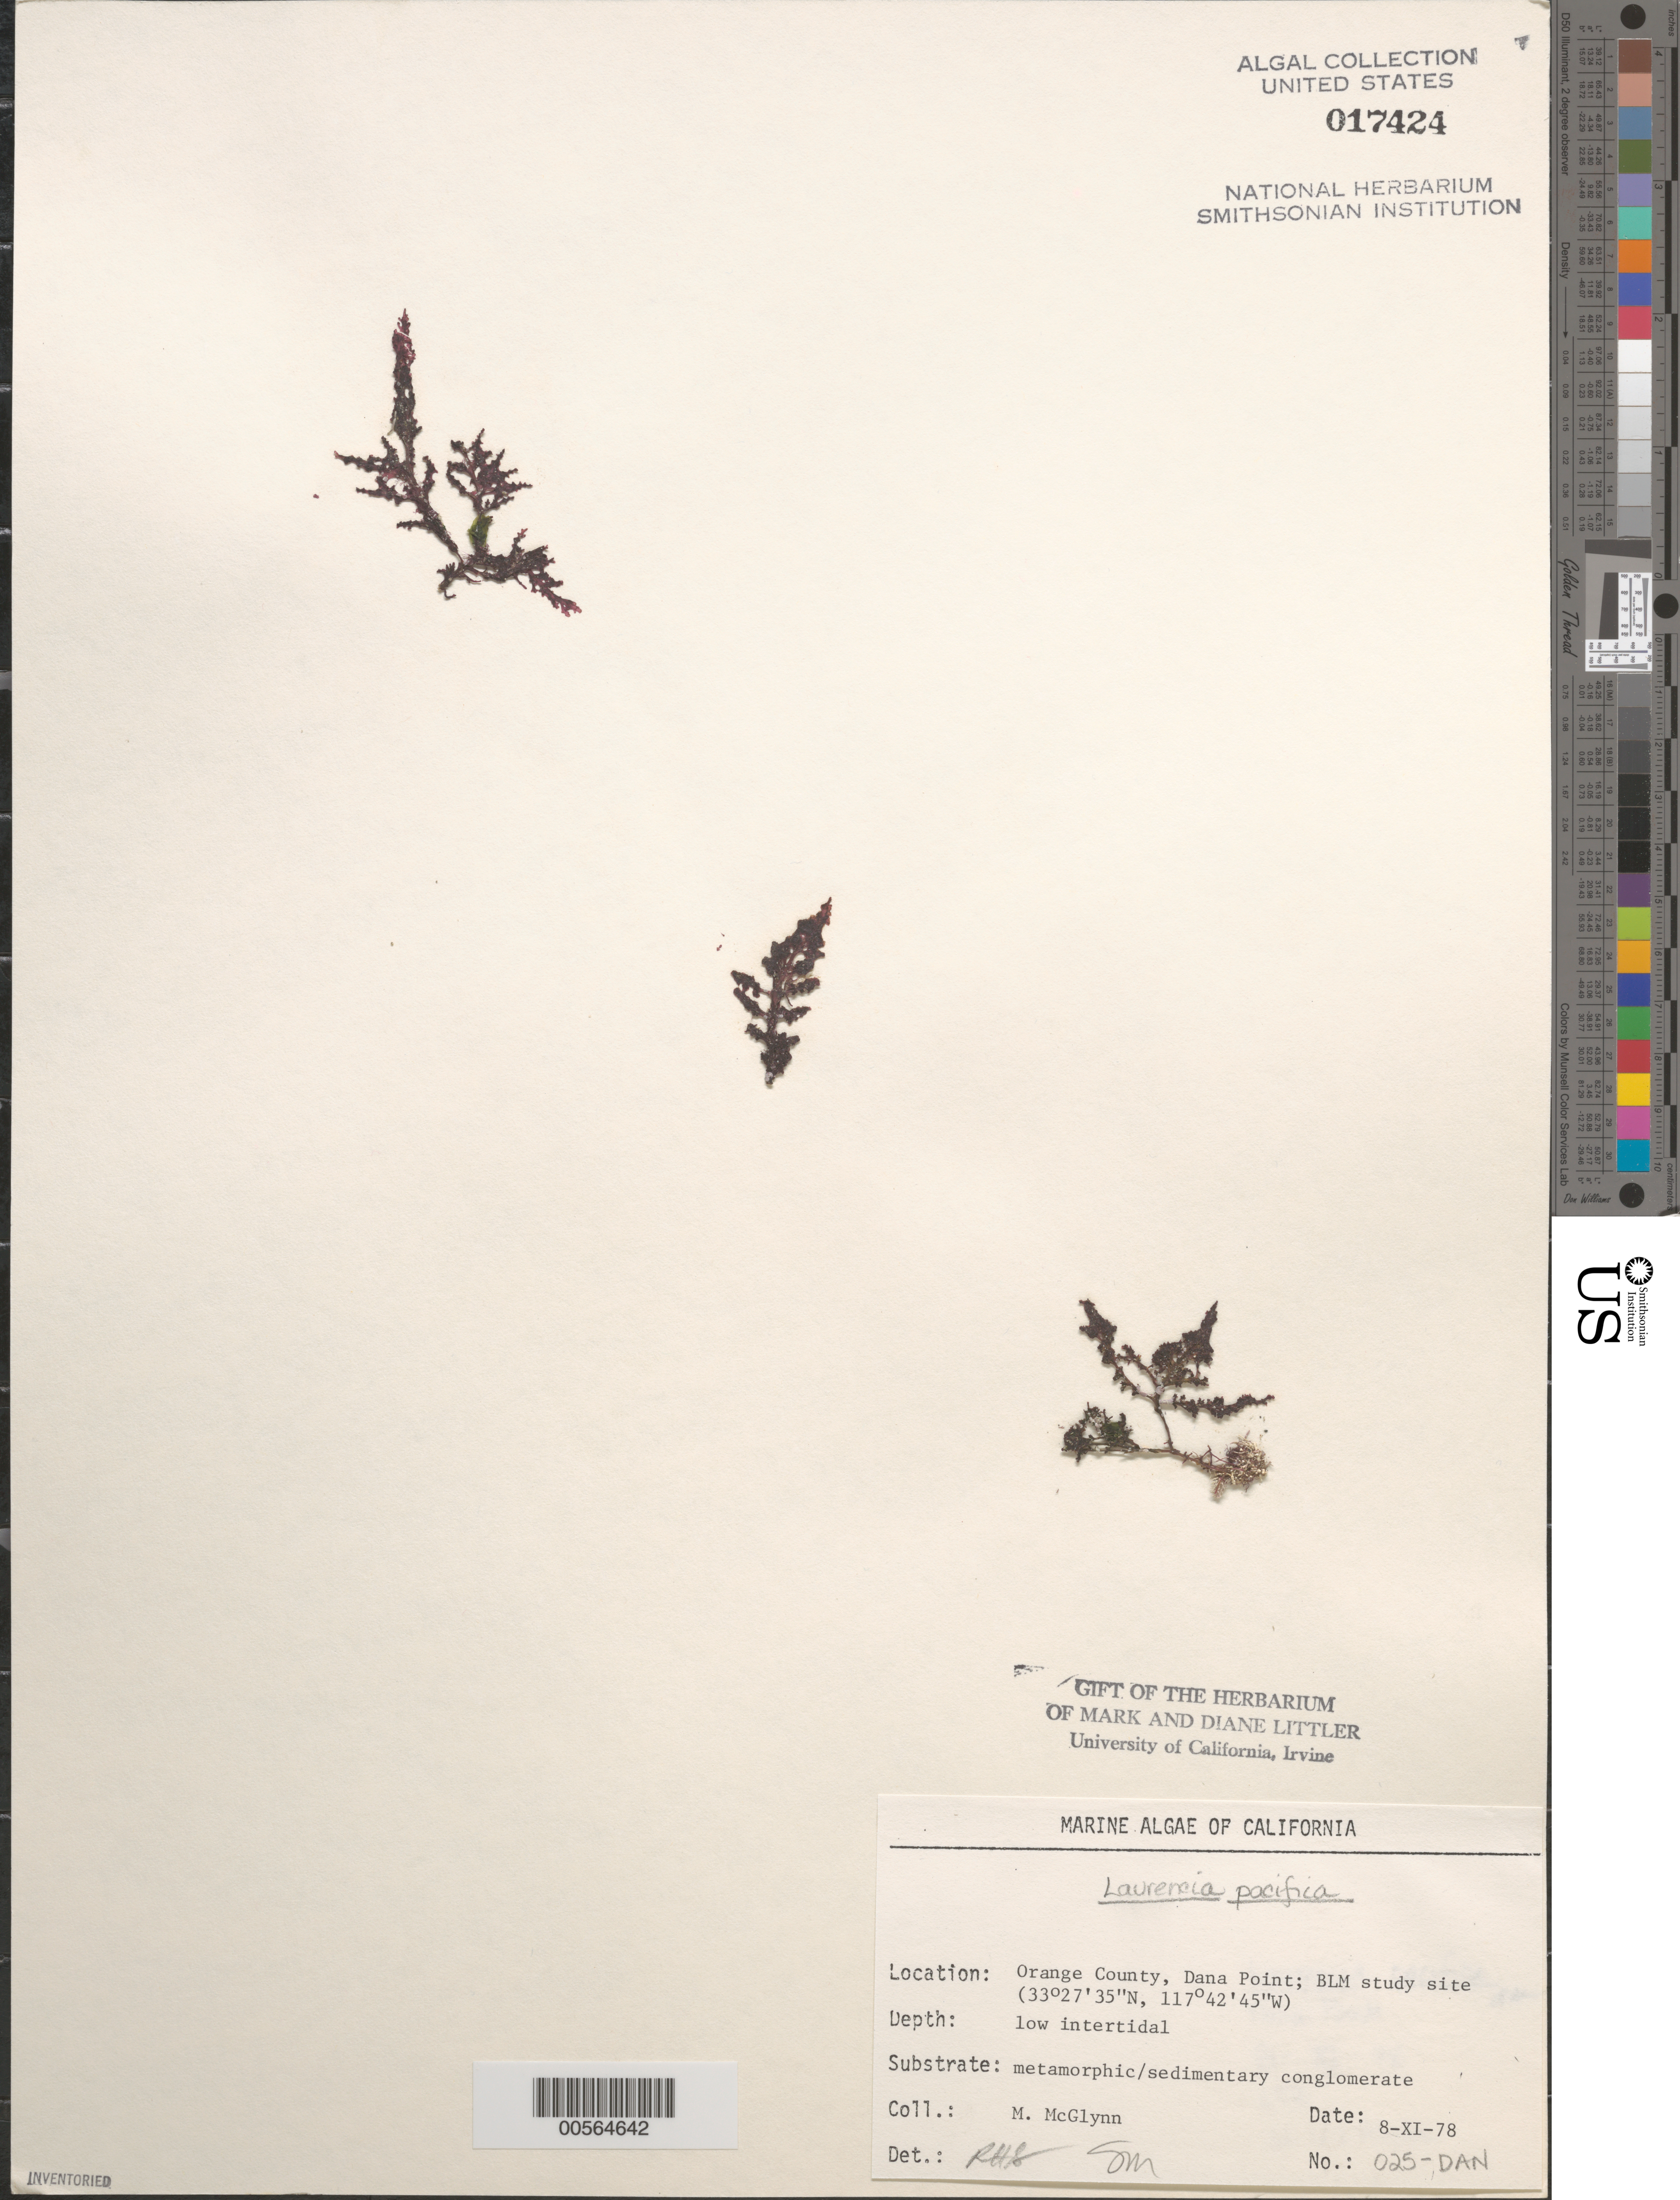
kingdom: Plantae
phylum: Rhodophyta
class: Florideophyceae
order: Ceramiales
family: Rhodomelaceae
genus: Laurencia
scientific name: Laurencia pacifica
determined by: Sims, Robert H.; Murray, S. N.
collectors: M. McGlynn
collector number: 025-dan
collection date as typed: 08 Nov 1978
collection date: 1978-11-08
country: United States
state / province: California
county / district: Orange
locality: Dana Point, 1 km north of marina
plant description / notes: BLM-SOCALBIGHT Rocky Intertidal Survey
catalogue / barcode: US 17424